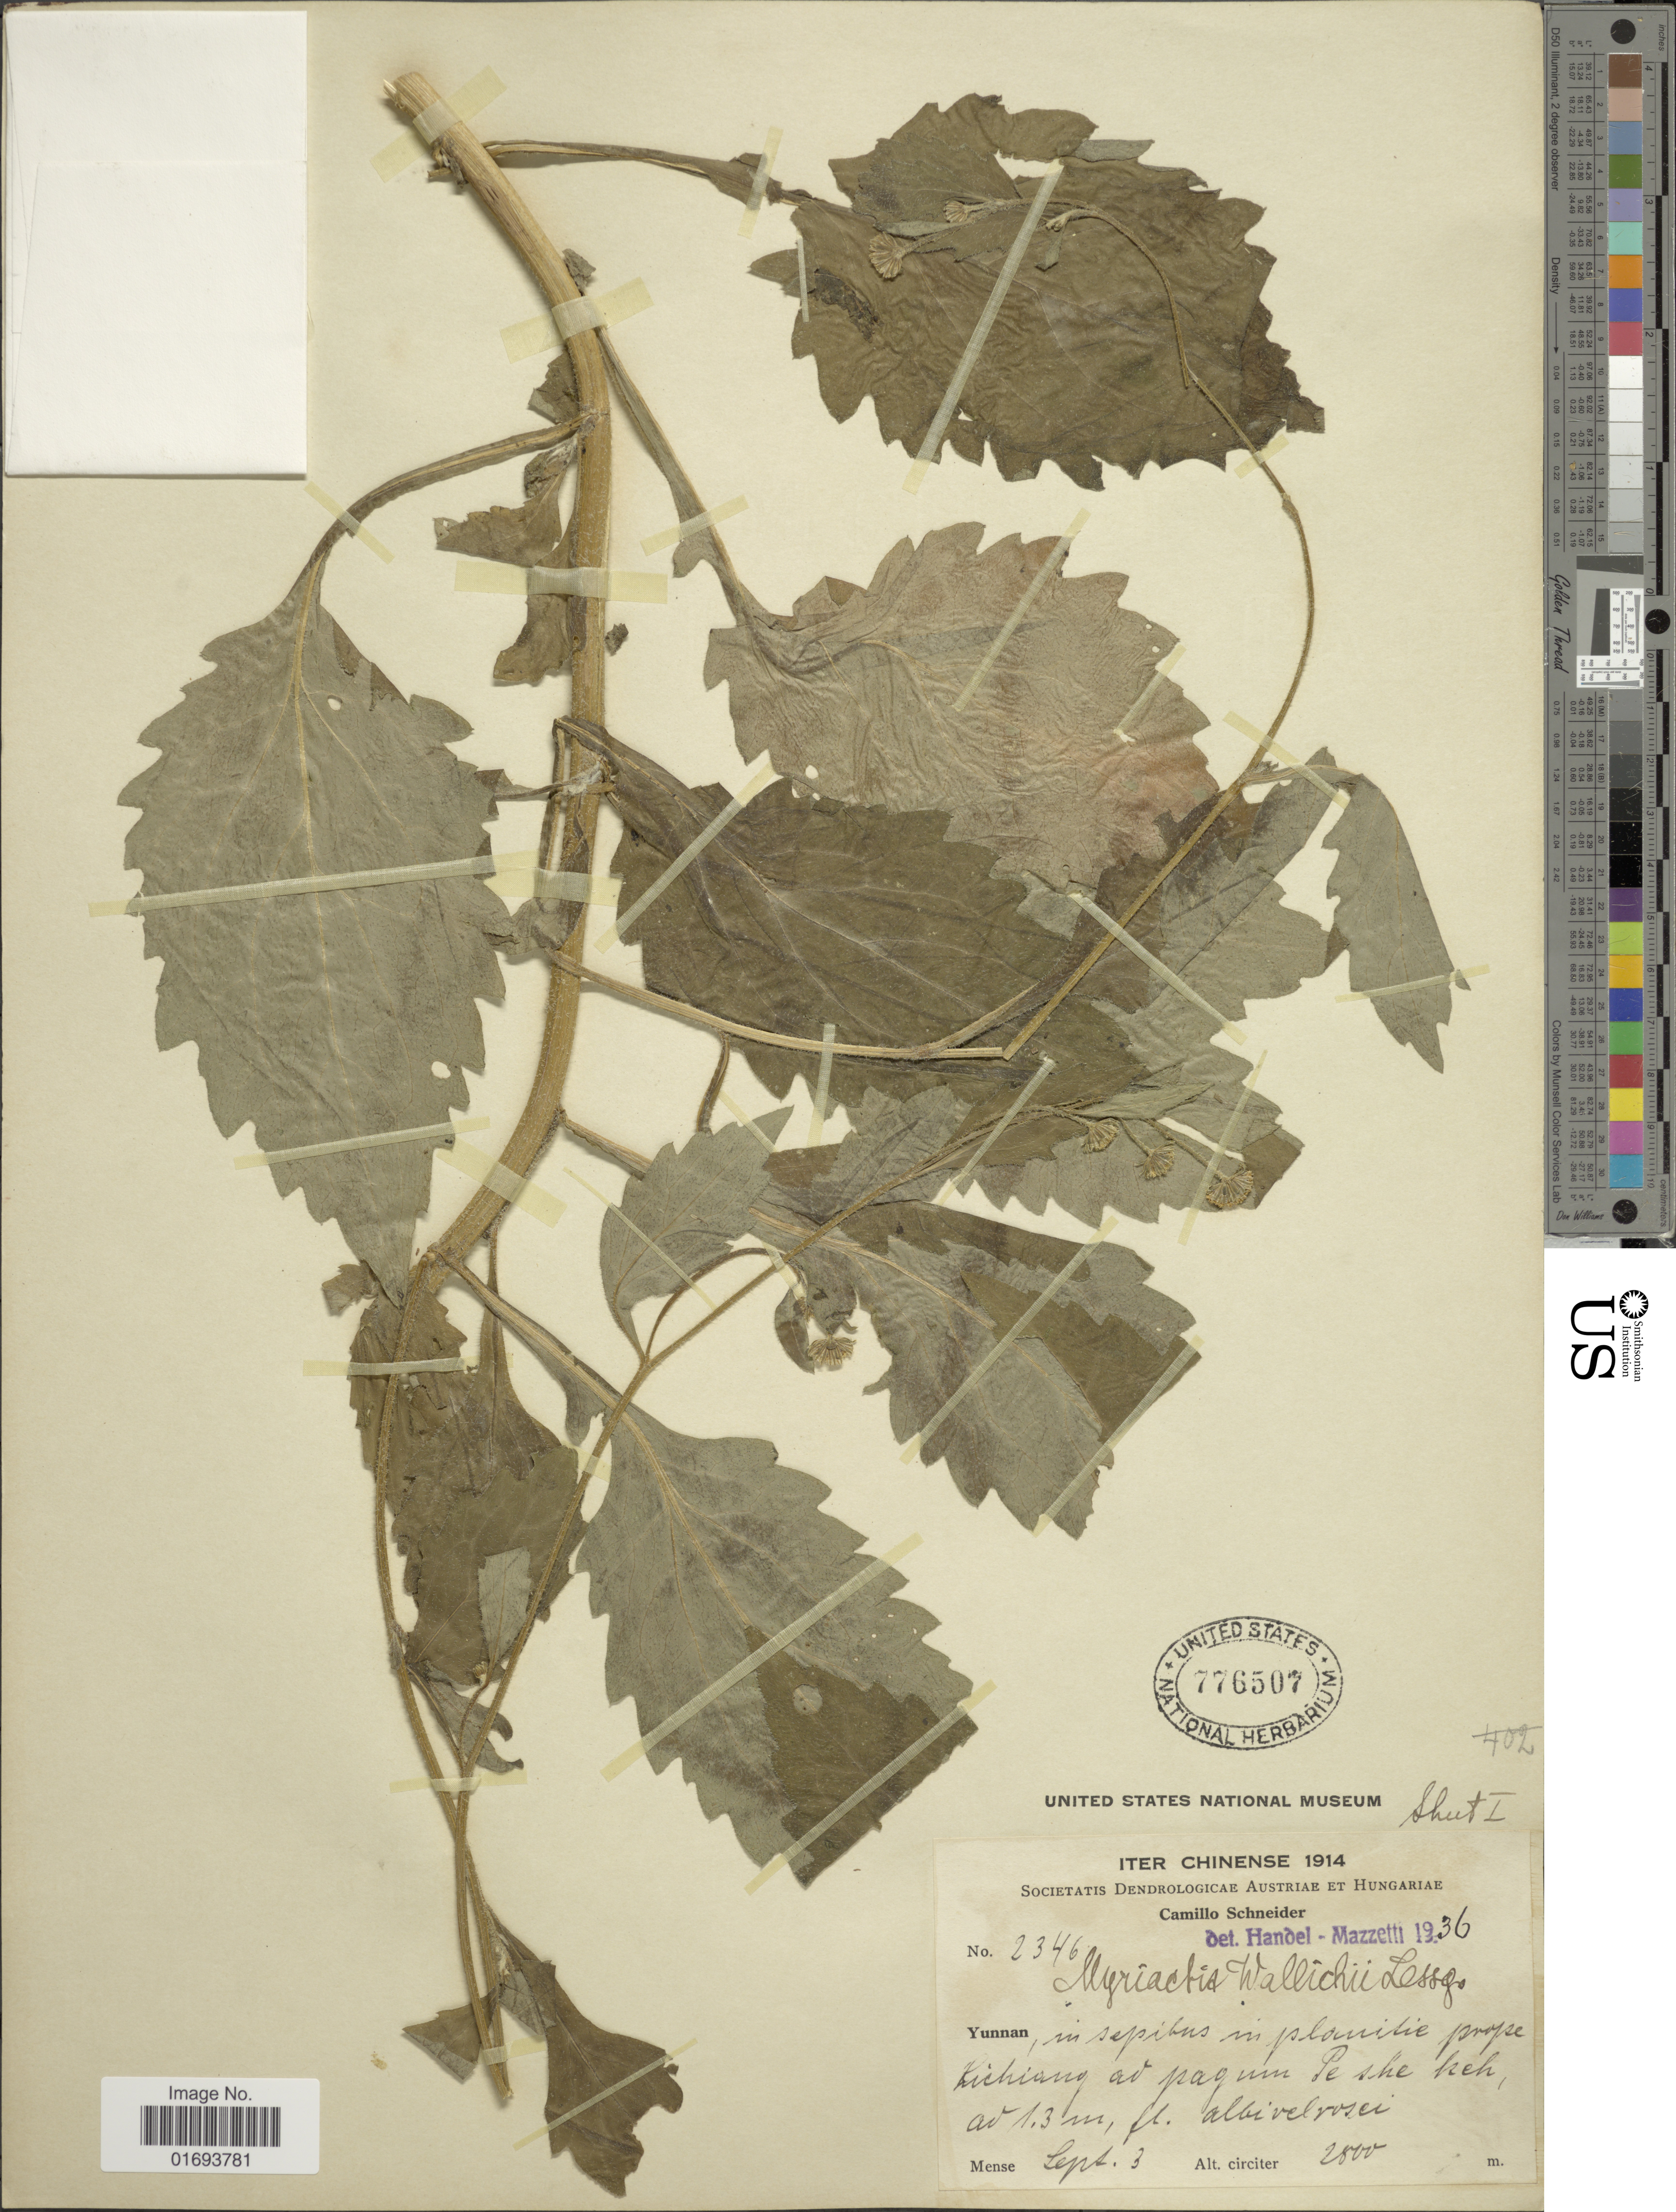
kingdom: Plantae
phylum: Tracheophyta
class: Magnoliopsida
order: Asterales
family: Asteraceae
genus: Myriactis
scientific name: Myriactis wallichii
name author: Less.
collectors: C. K. Schneider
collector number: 2346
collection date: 1936-09-03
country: China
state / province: Yunnan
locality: Iter Chinense, Yunnan. Pe She He. Lichiang [interpreted]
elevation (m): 2800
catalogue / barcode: US 776507